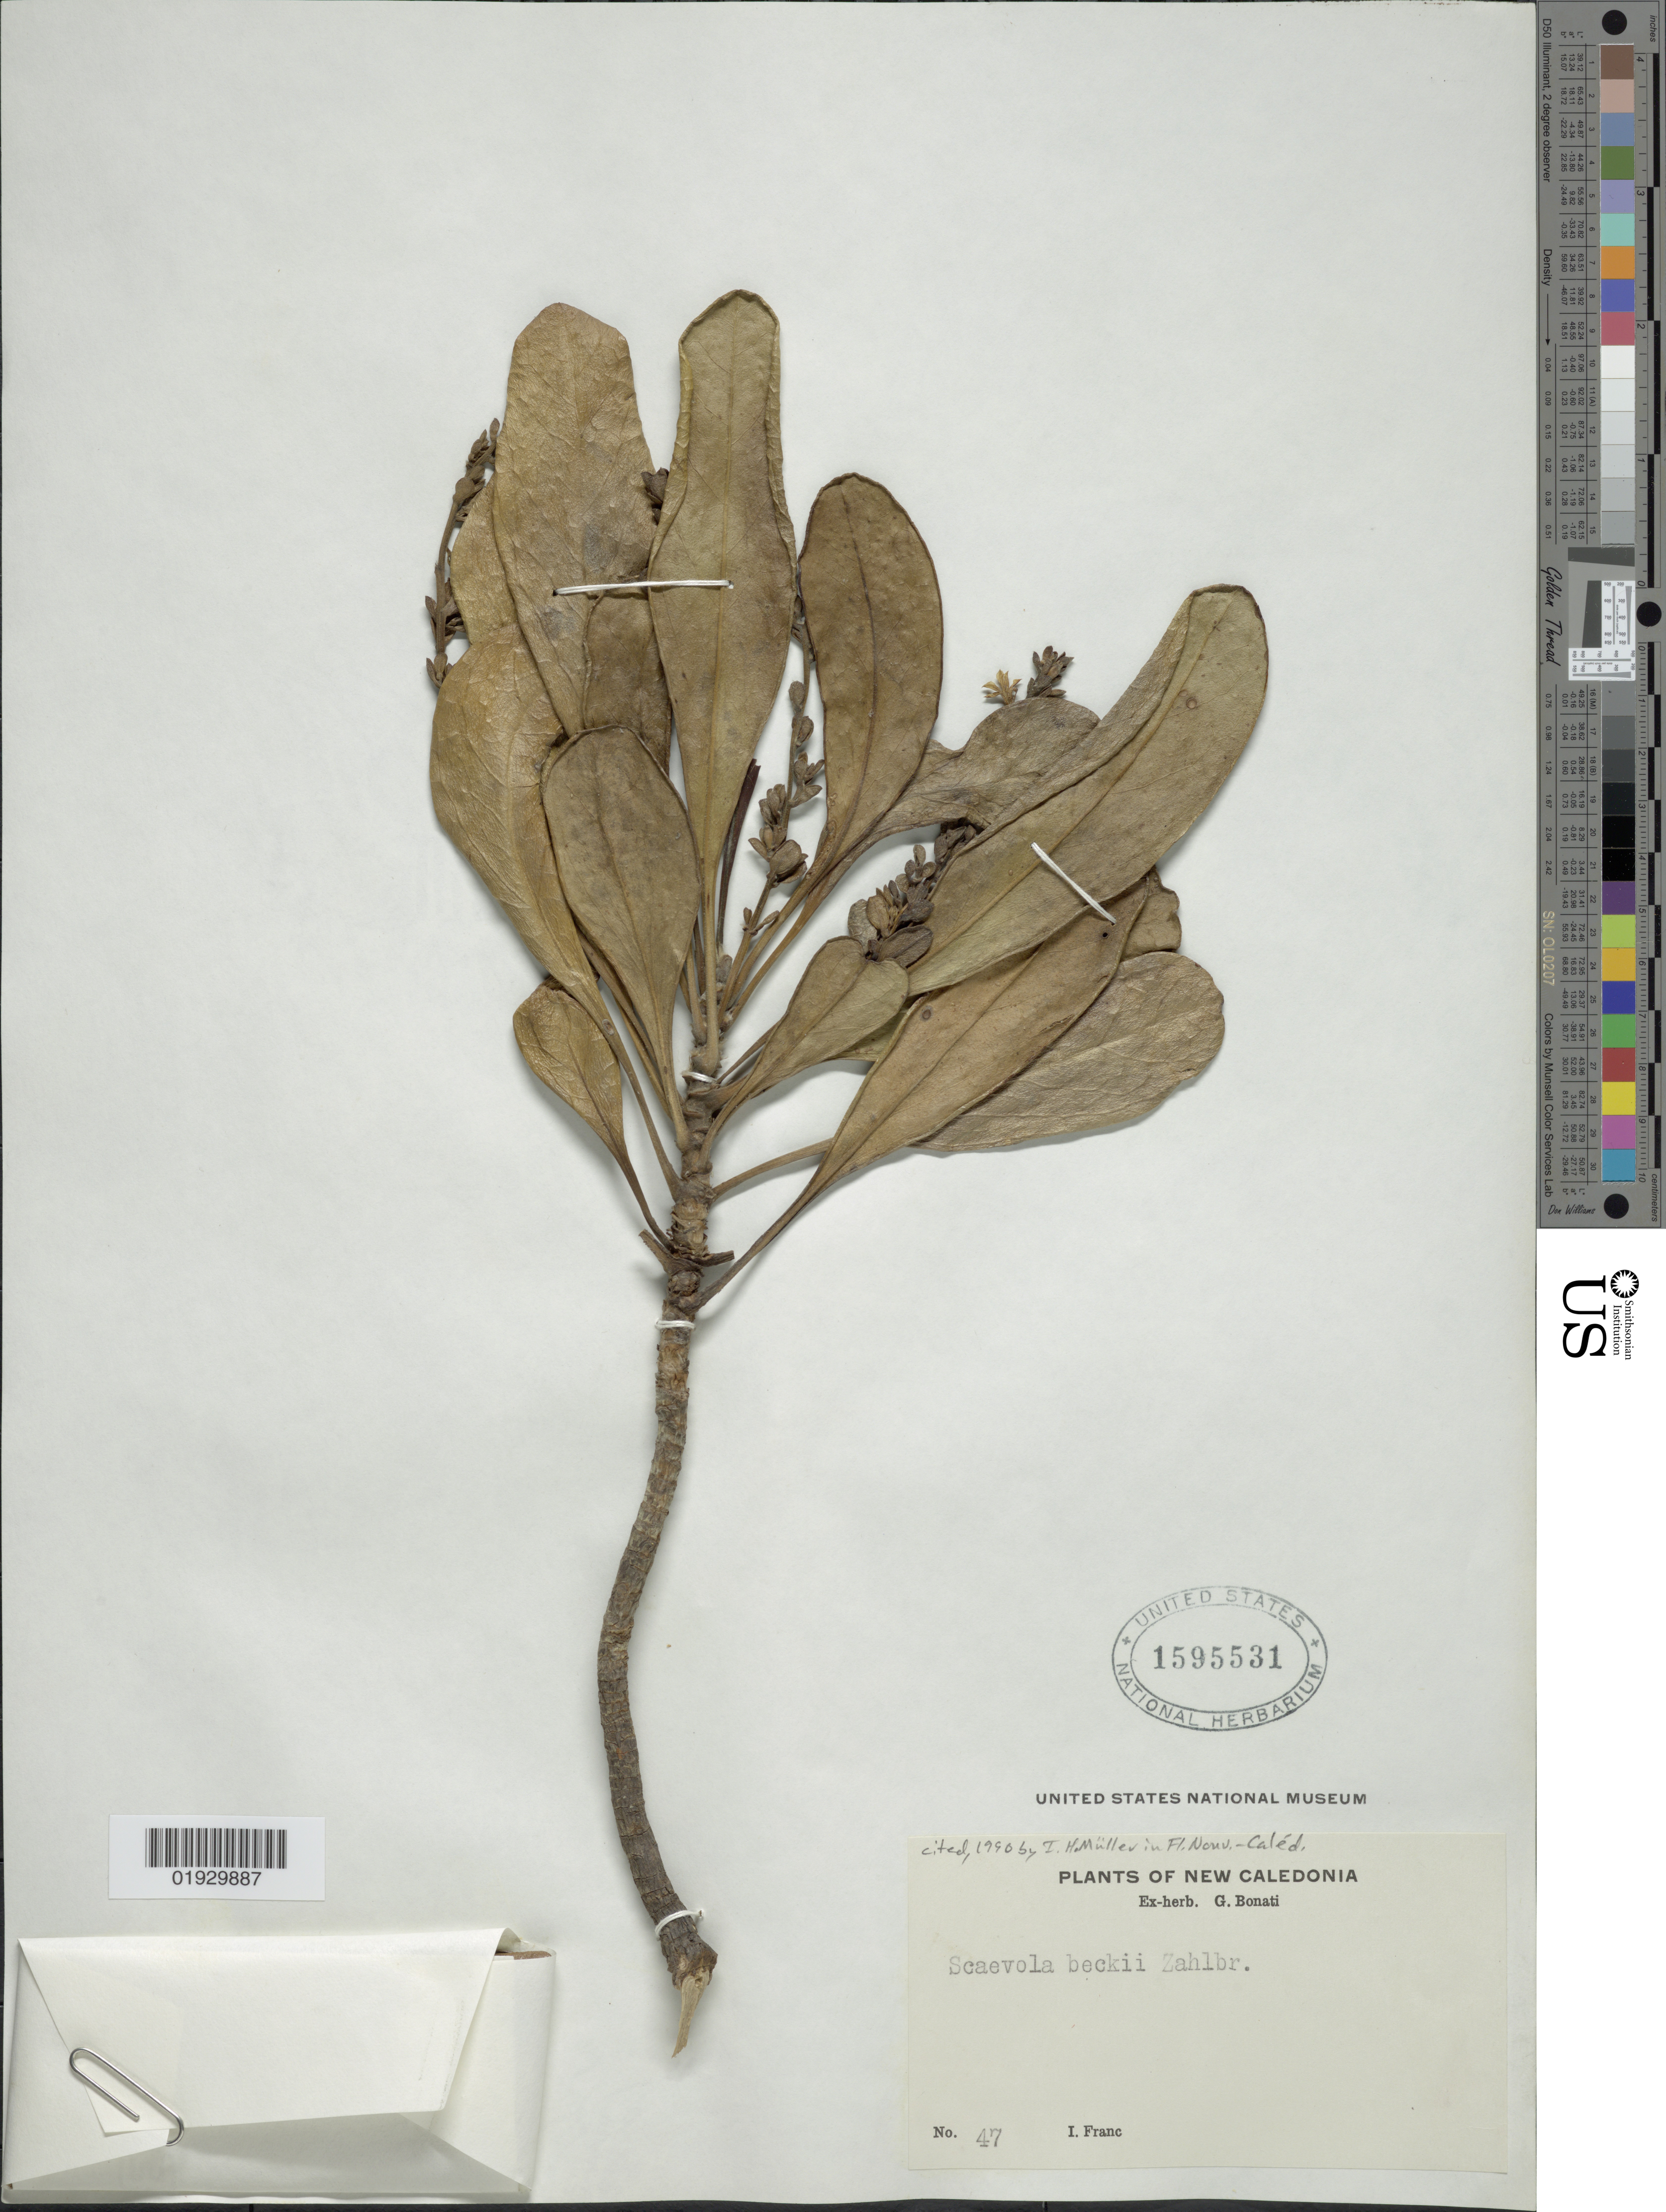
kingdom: Plantae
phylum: Tracheophyta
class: Magnoliopsida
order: Asterales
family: Goodeniaceae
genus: Scaevola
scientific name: Scaevola beckii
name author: Zahlbr.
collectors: I. Franc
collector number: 47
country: New Caledonia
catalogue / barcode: US 1595531